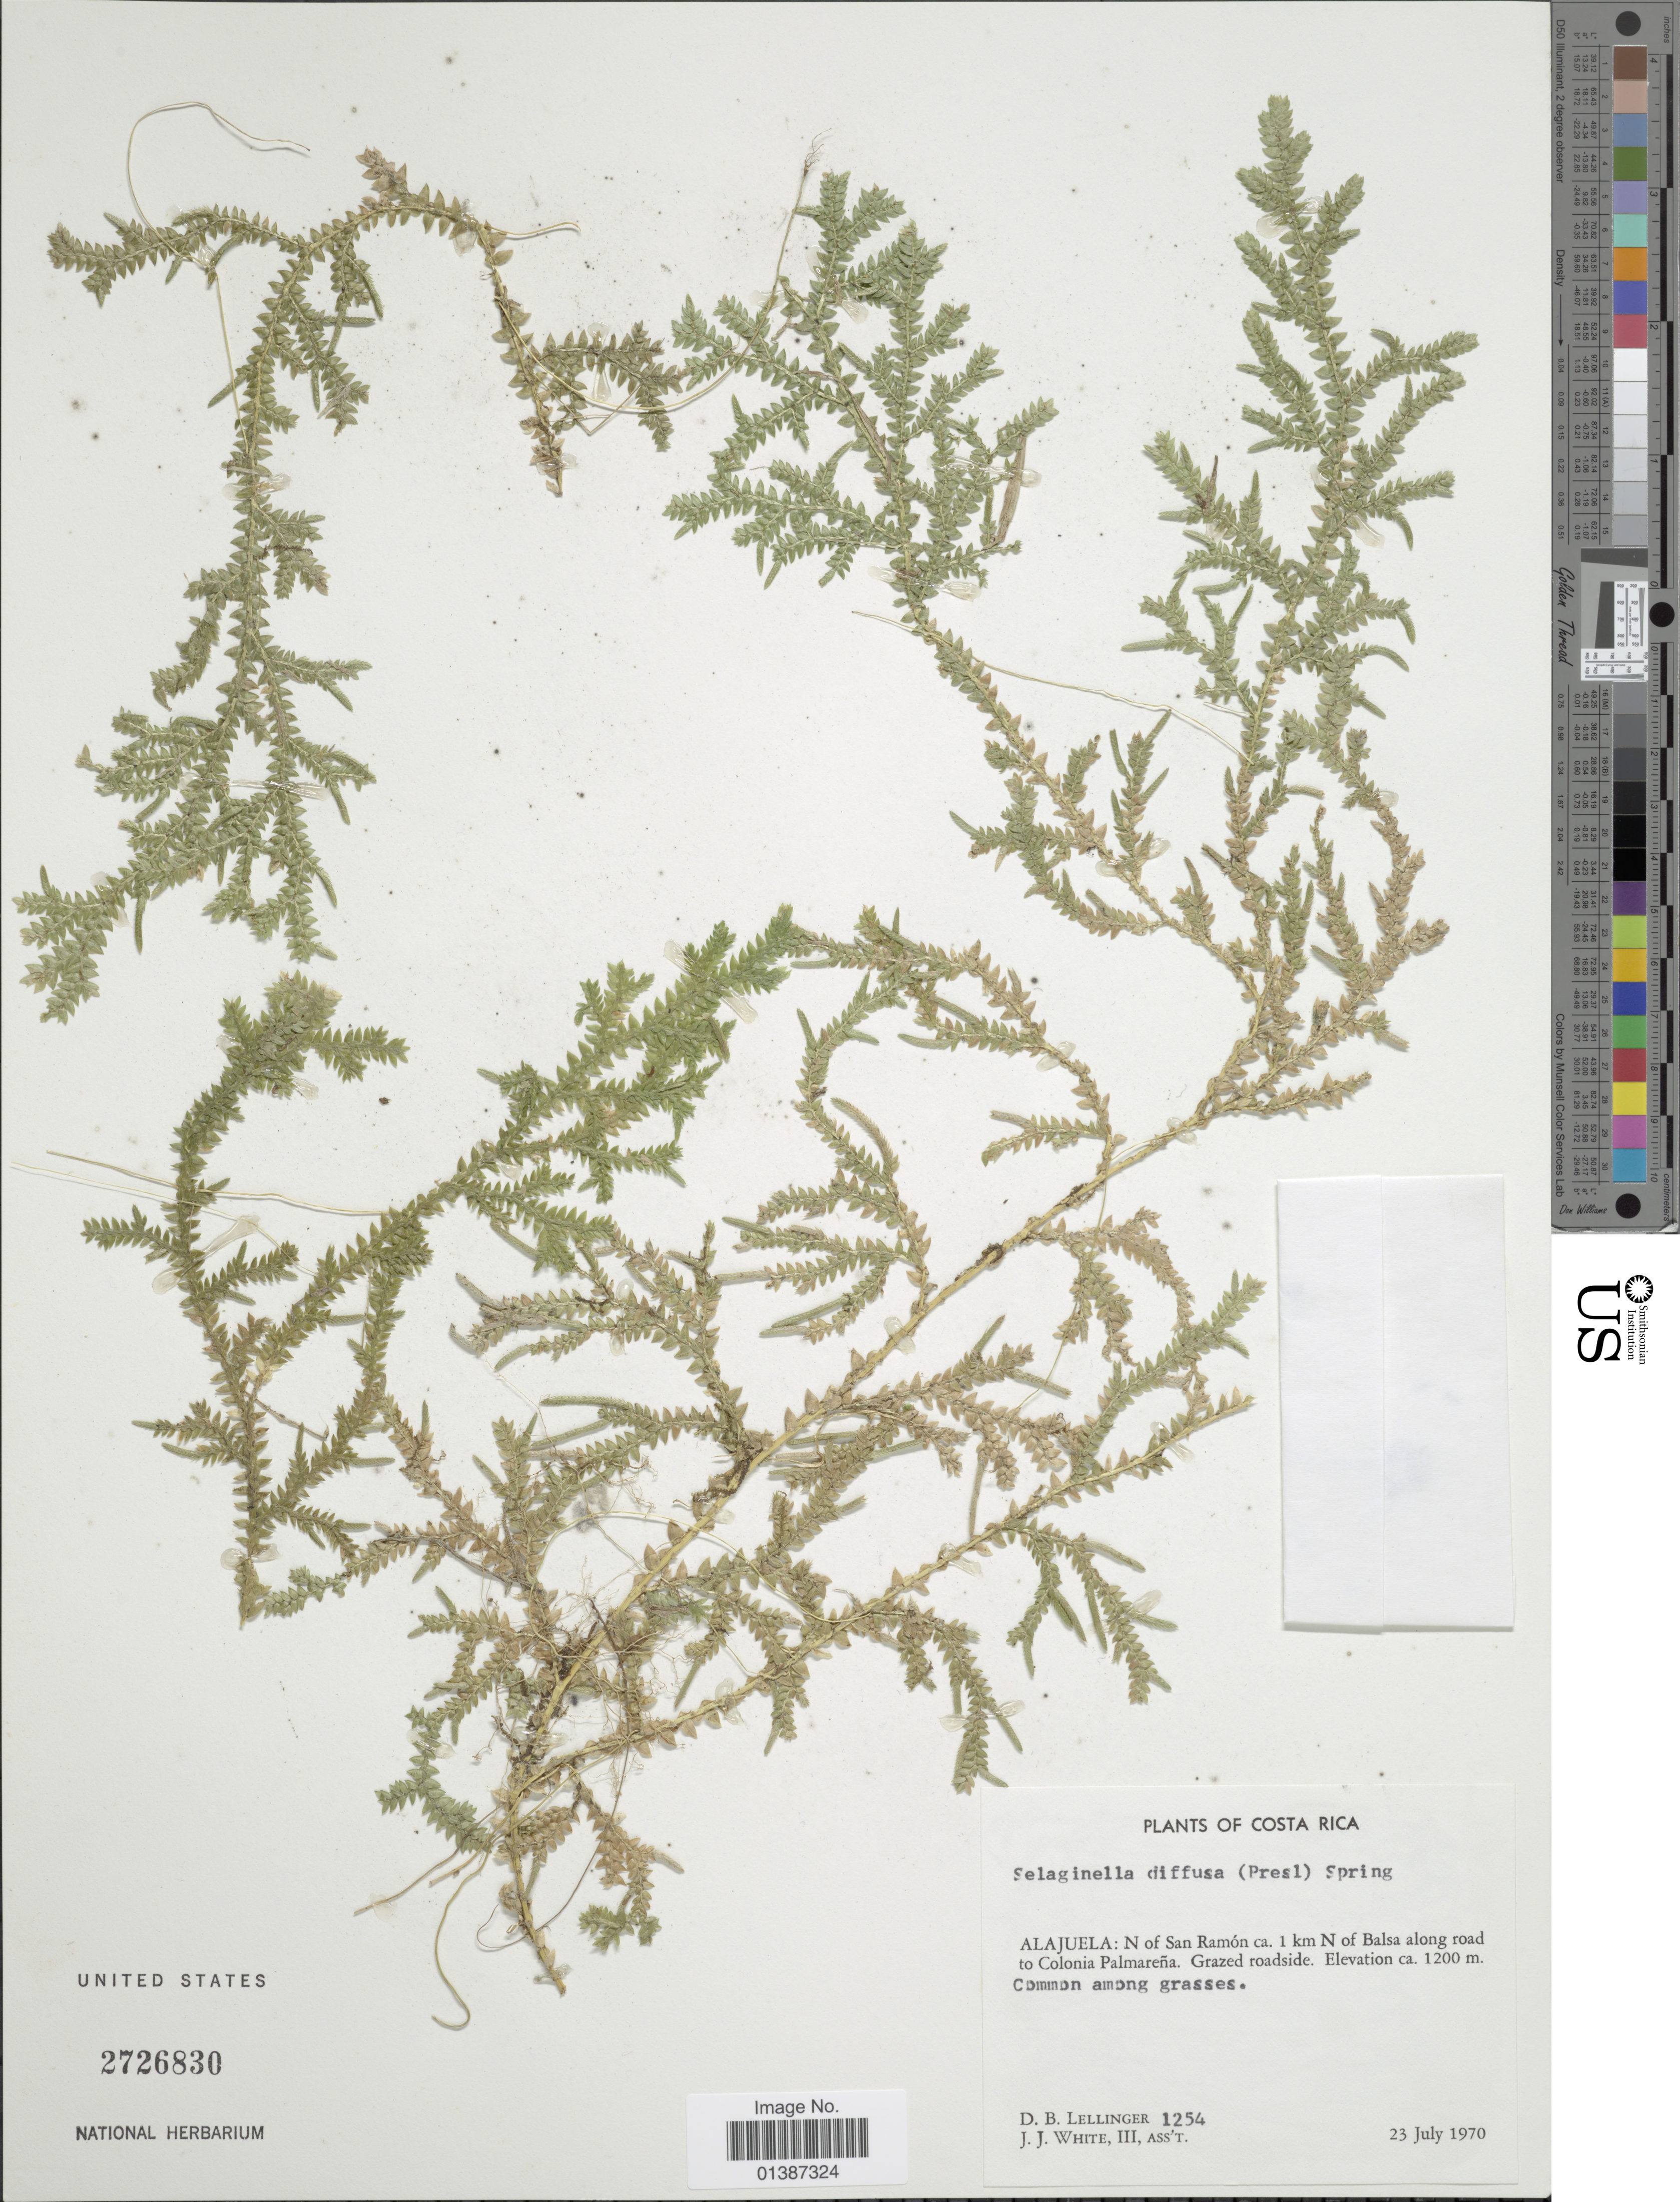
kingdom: Plantae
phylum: Tracheophyta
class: Lycopodiopsida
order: Selaginellales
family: Selaginellaceae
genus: Selaginella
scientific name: Selaginella diffusa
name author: (C. Presl) Spring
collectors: D. B. Lellinger & J. J. White III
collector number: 1254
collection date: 1970-07-23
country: Costa Rica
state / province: Alajuela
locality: N of San Ramó ca 1 km N of Balsa along road to Colonia Palmareña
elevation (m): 1200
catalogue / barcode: US 2726830